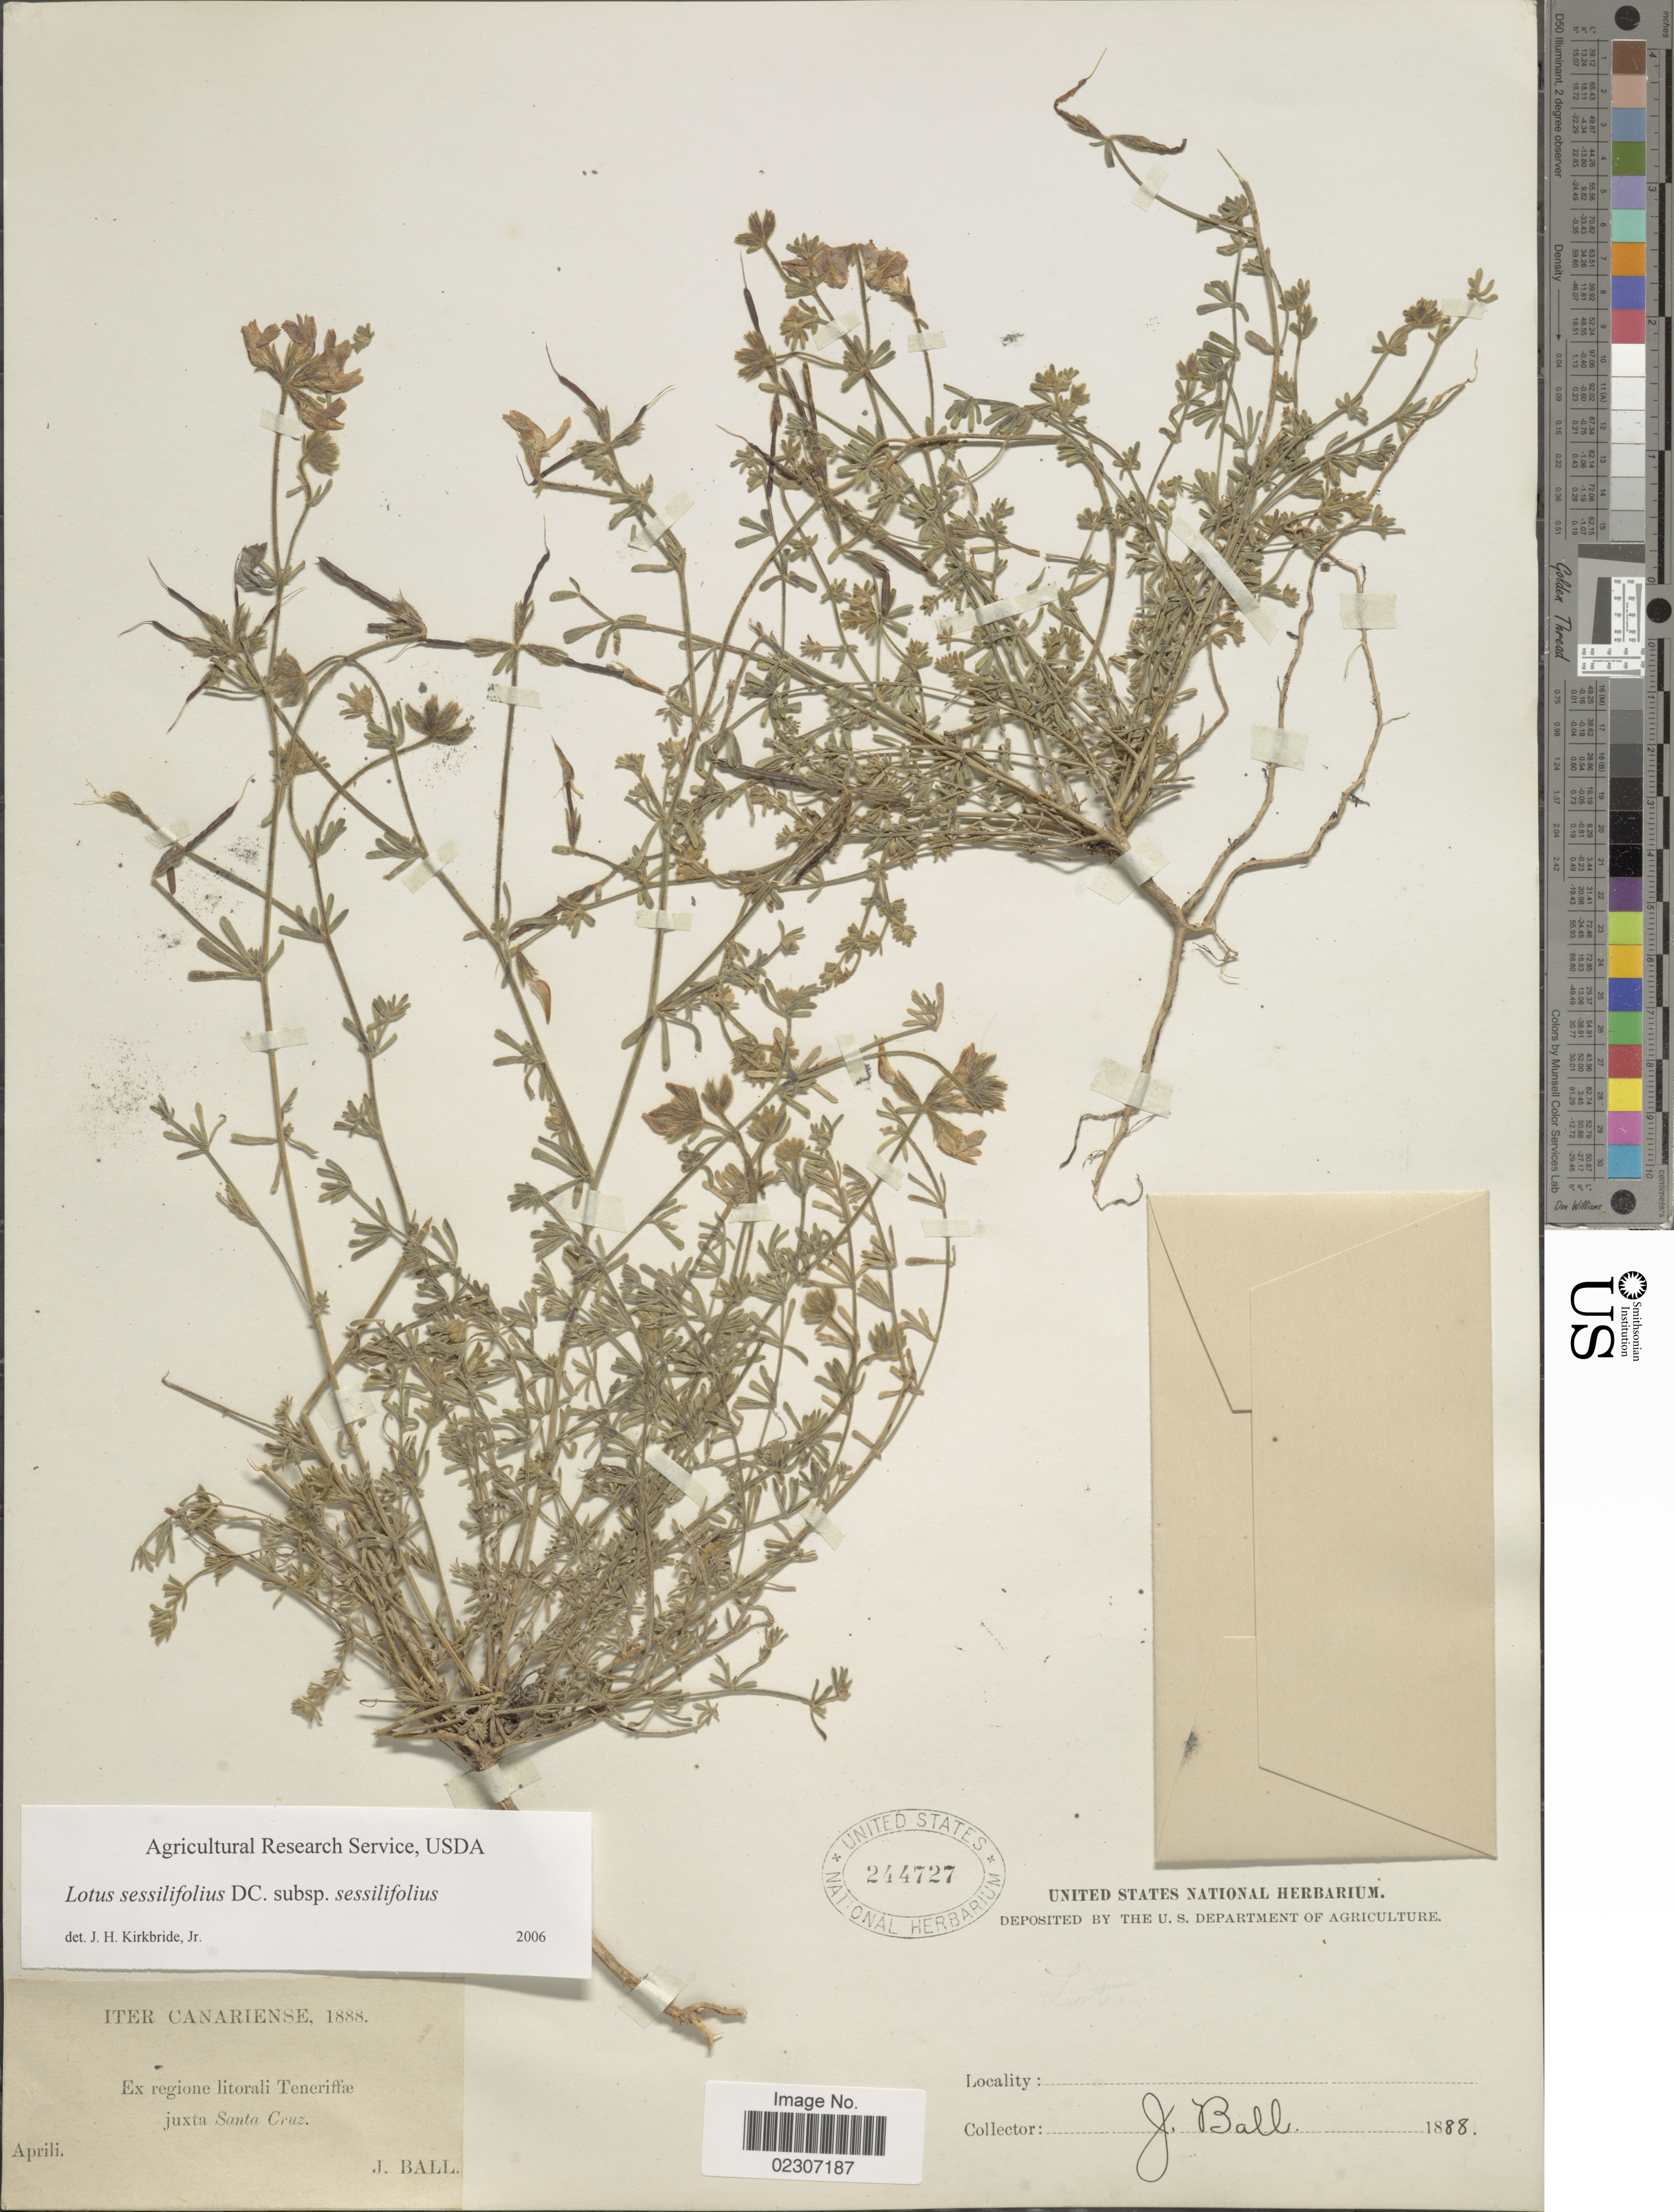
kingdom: Plantae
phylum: Tracheophyta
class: Magnoliopsida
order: Fabales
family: Fabaceae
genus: Lotus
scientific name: Lotus sessilifolius subsp. sessilifolius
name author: DC.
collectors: J. Ball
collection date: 1888-04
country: Spain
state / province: Canarias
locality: Iter Canariense, regione litorali Tenriffae juxta Santa Cruz.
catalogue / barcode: US 244727